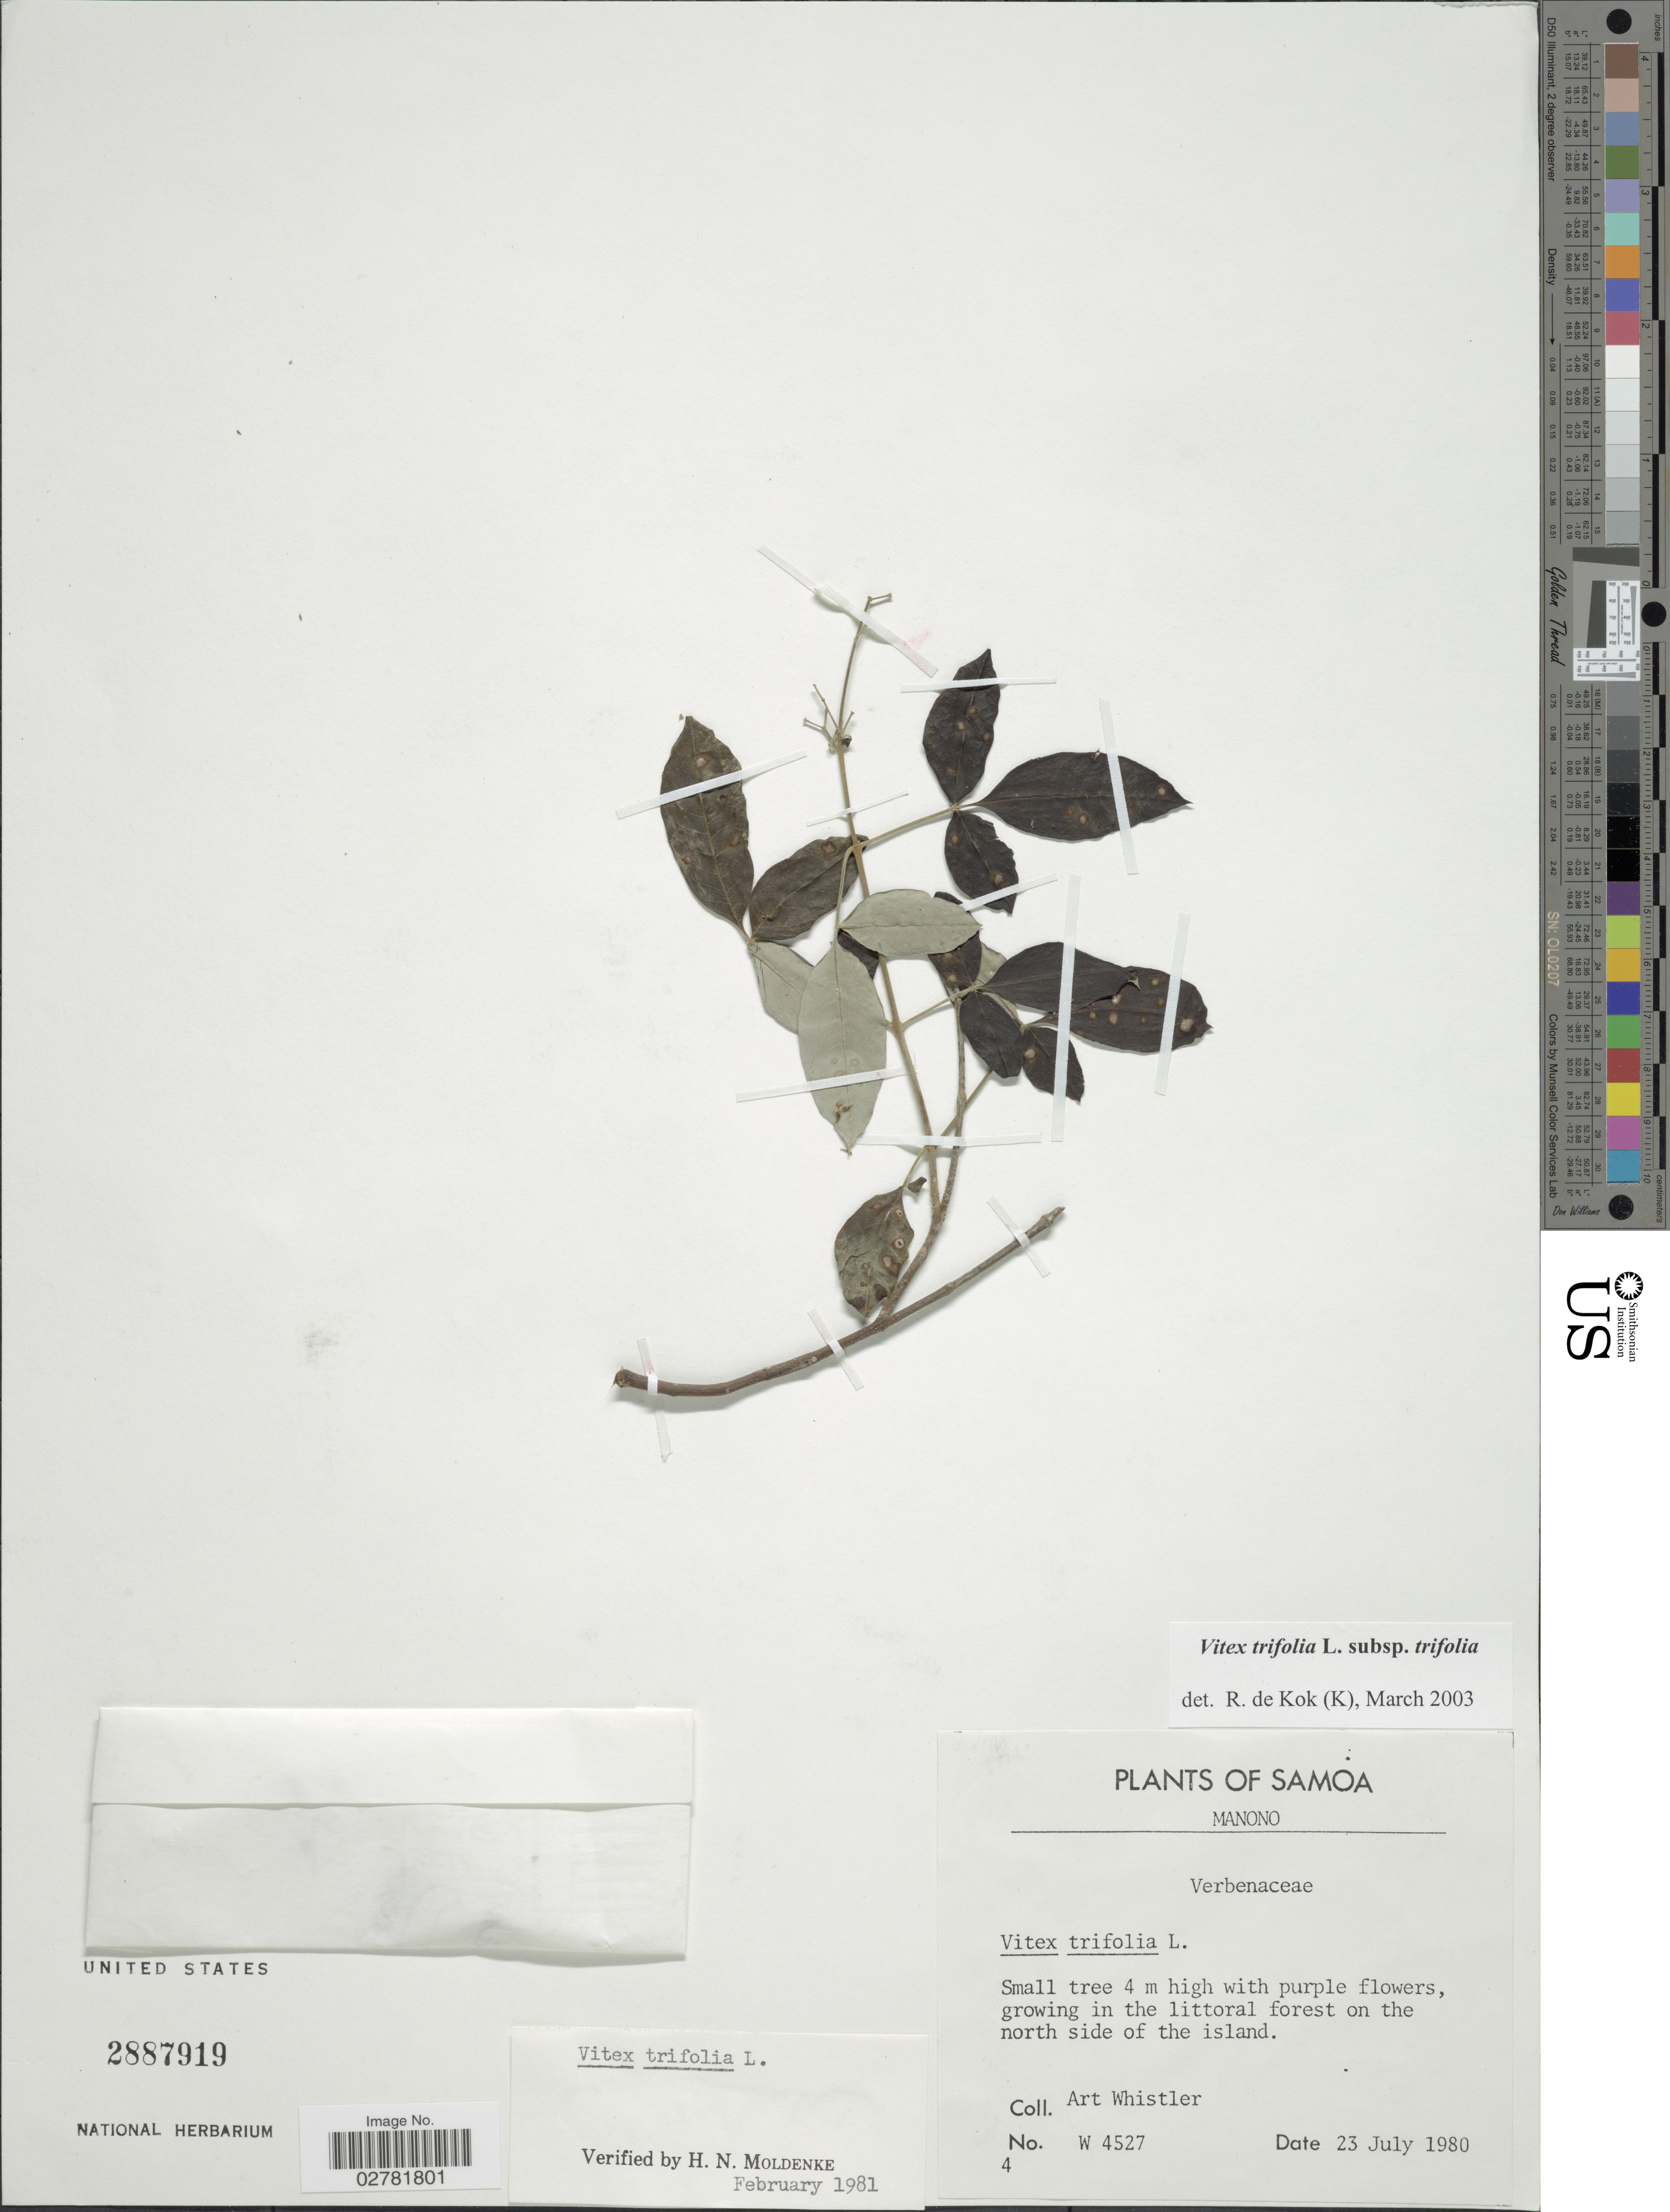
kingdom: Plantae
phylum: Tracheophyta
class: Magnoliopsida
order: Lamiales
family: Lamiaceae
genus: Vitex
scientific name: Vitex trifolia var. trifolia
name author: L.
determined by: Kok, R. de, (K)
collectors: A. Whistler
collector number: W4527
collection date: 1980-07-23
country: Samoa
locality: Samoa. Manono. North side of the island.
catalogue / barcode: US 2887919